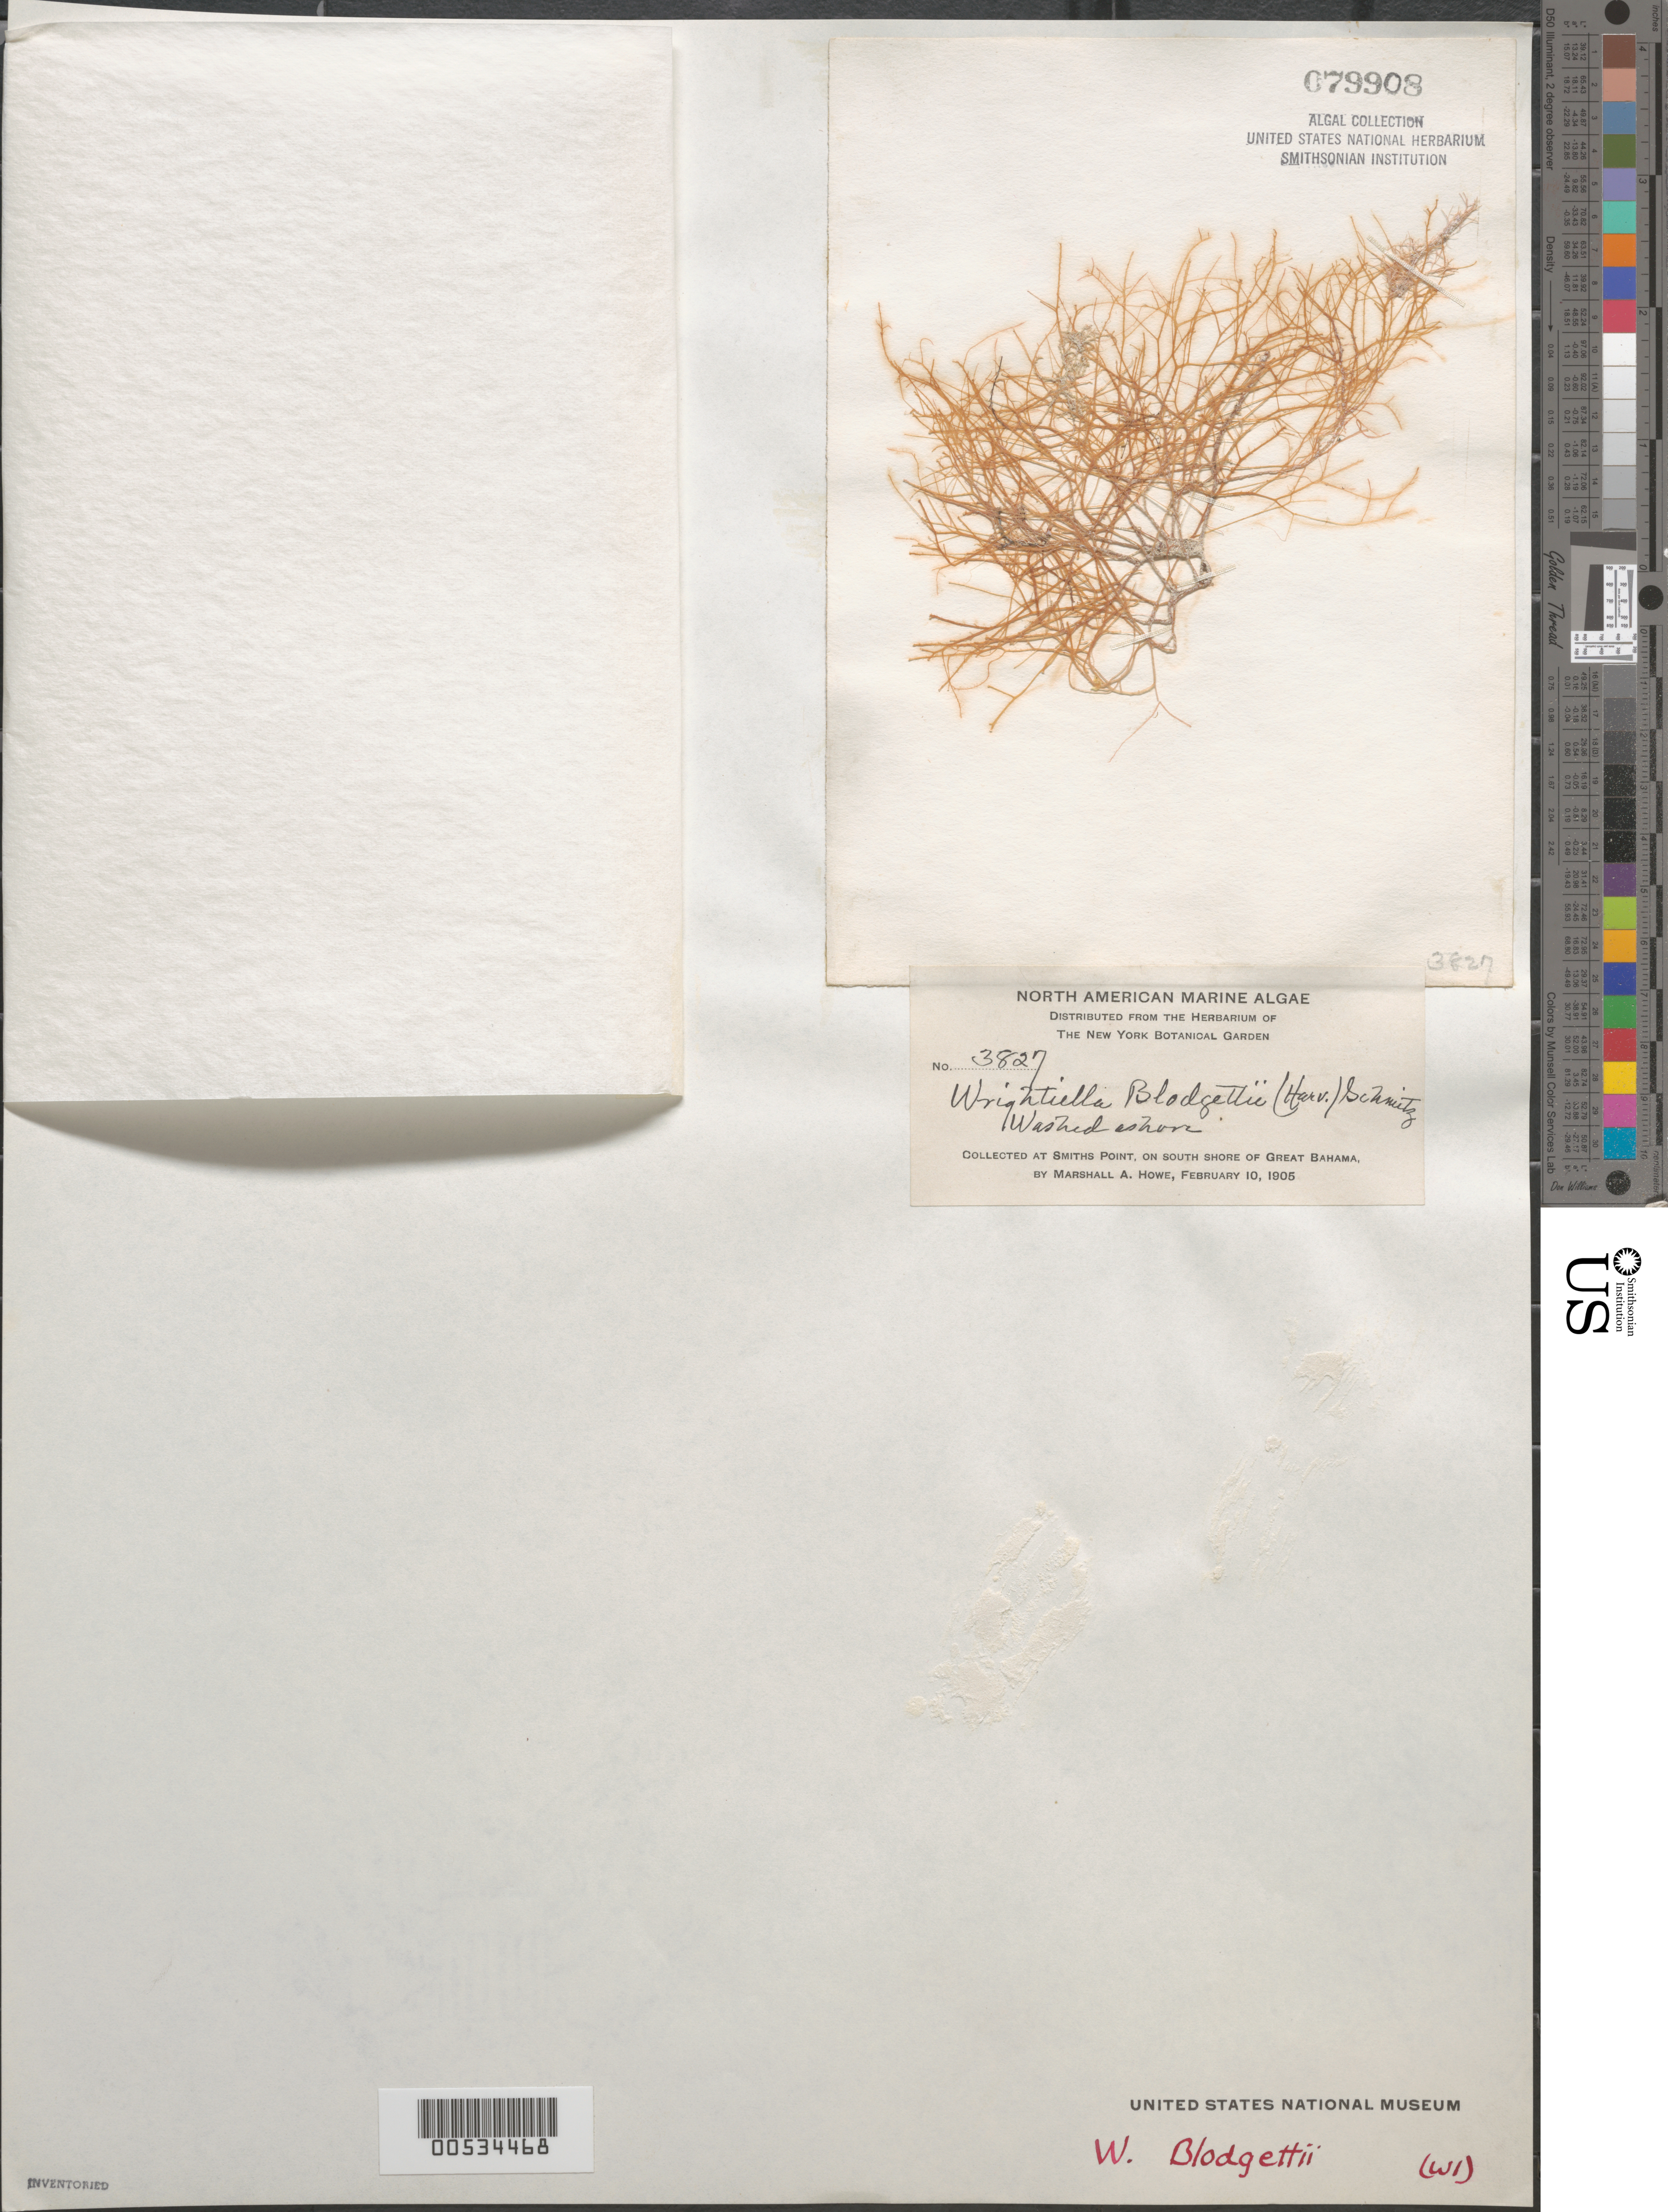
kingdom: Plantae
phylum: Rhodophyta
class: Florideophyceae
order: Ceramiales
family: Rhodomelaceae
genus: Wrightiella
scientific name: Wrightiella blodgettii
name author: (Harv.) F. Schmitz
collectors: M. A. Howe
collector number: MAH 3827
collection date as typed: February 10, 1905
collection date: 1905-02-10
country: Bahamas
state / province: Grand Bahama Island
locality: Smiths point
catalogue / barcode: US 79908